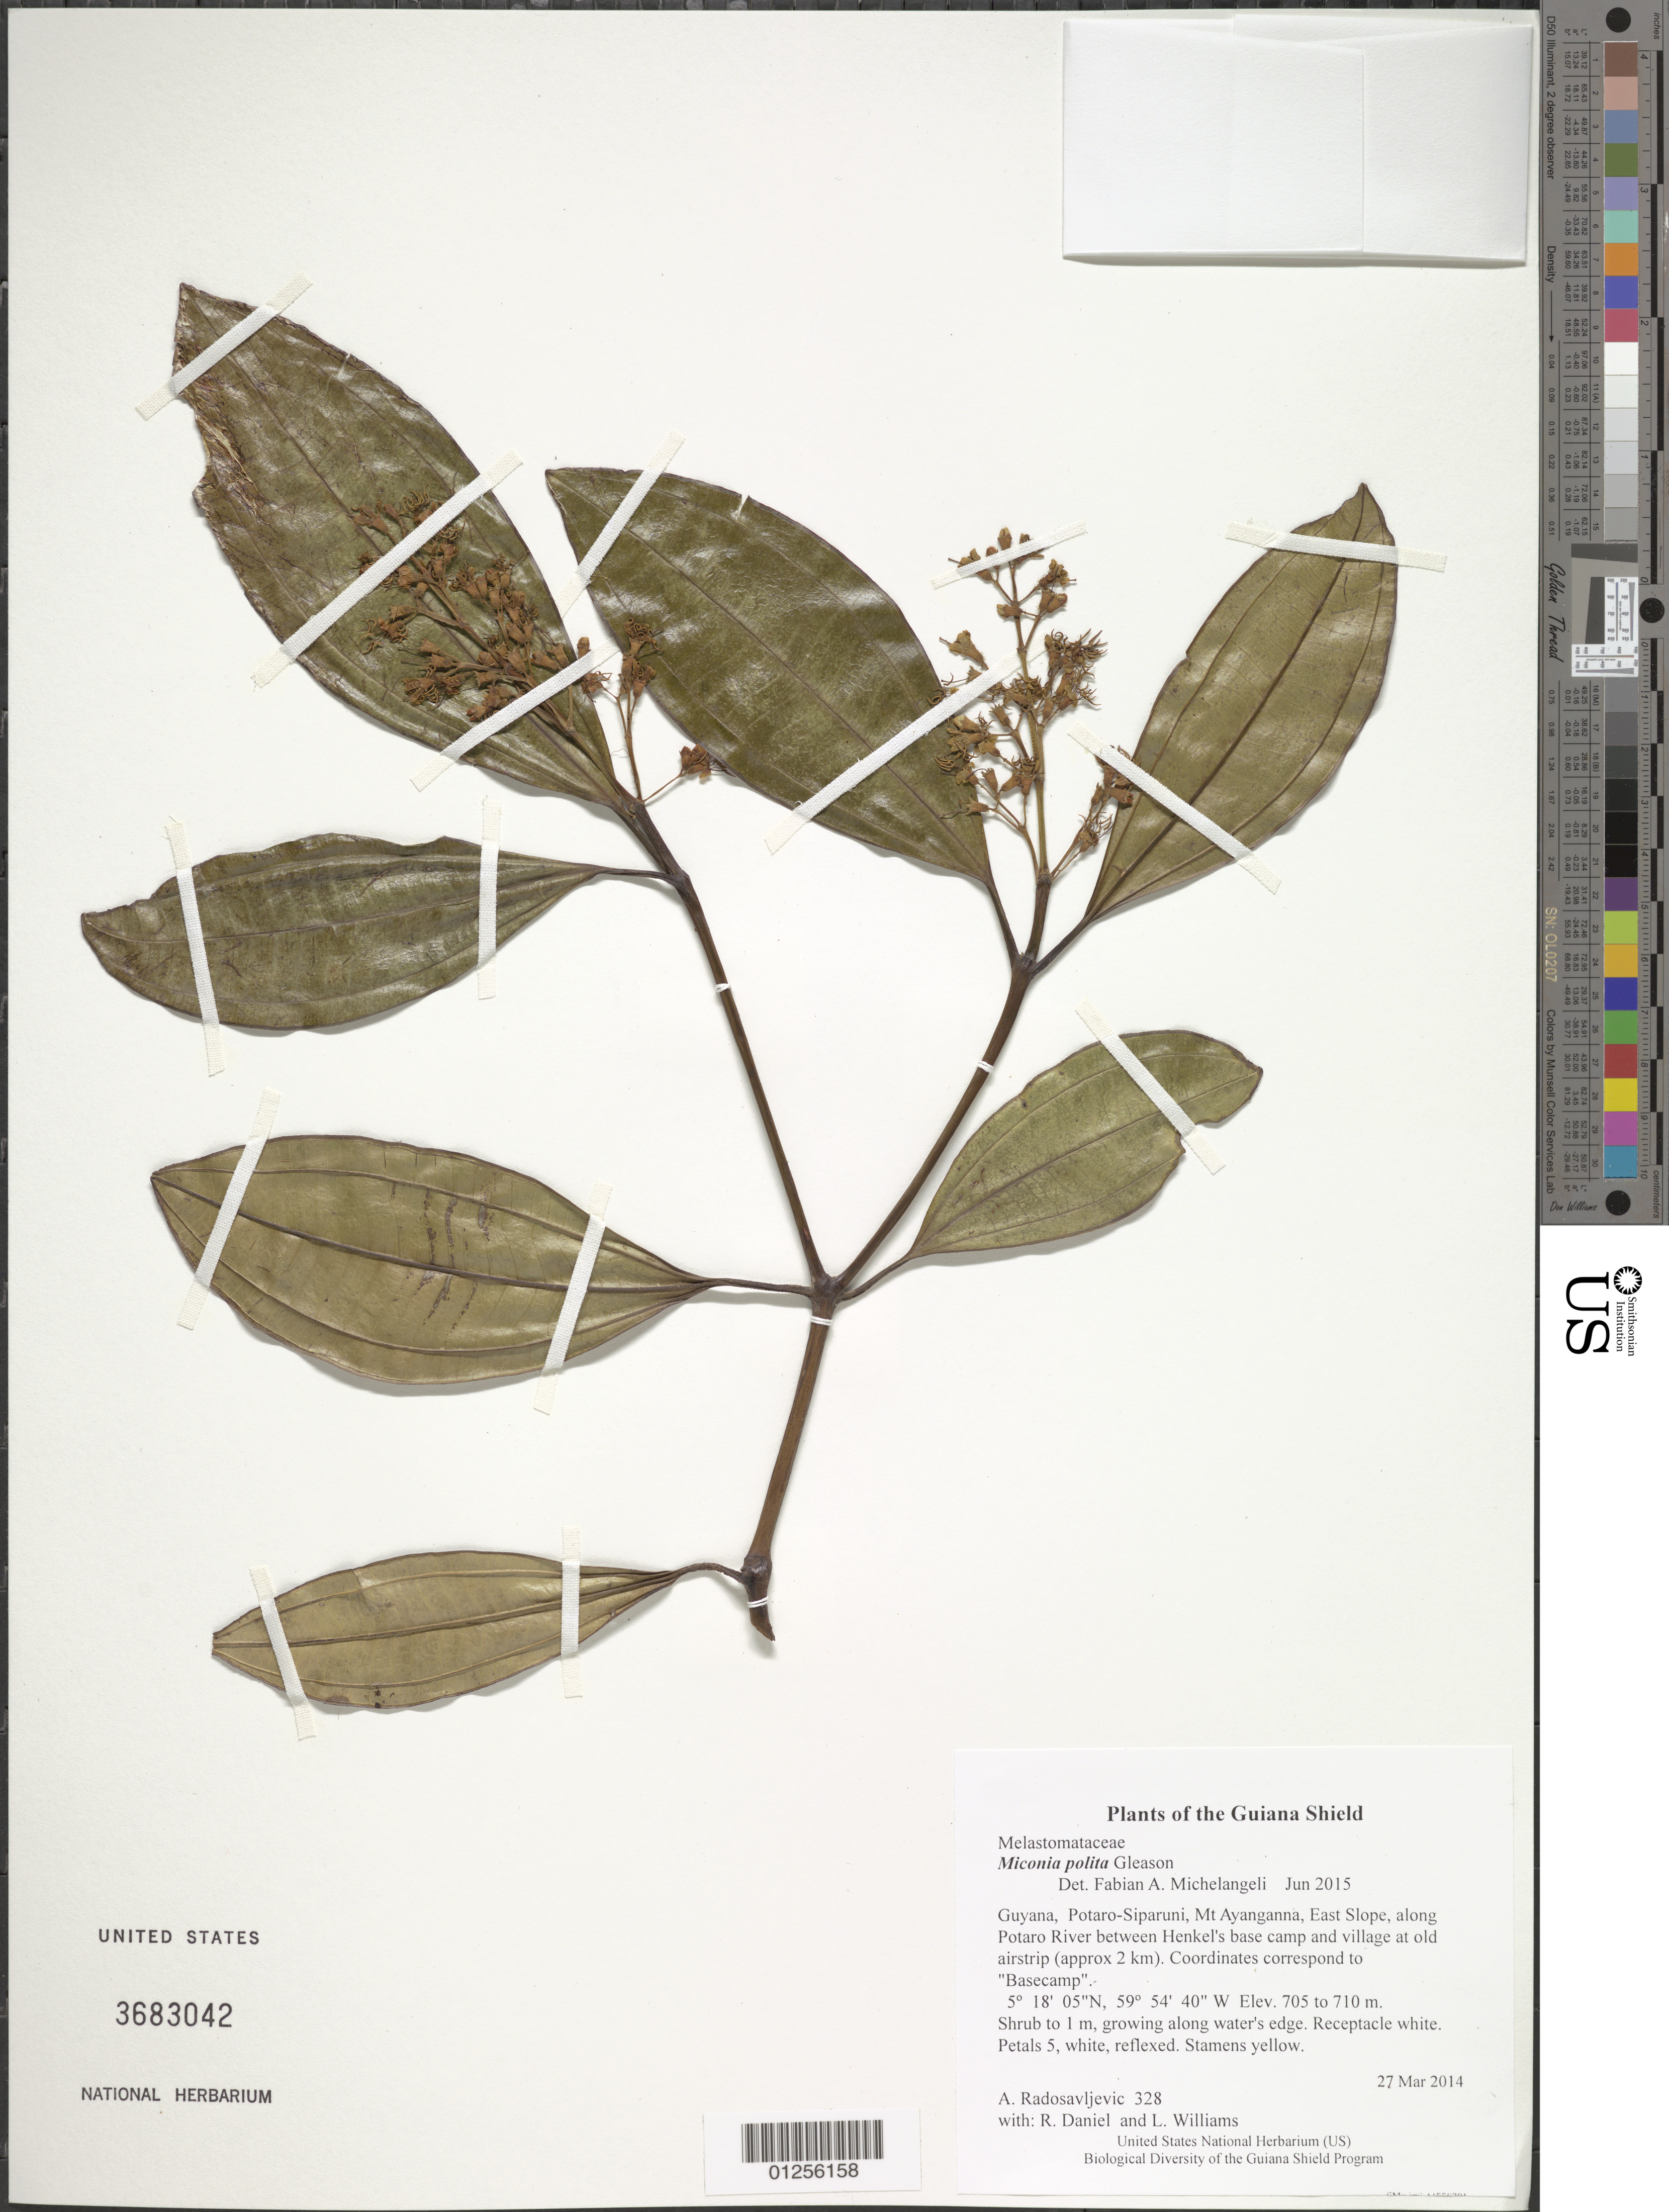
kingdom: Plantae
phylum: Tracheophyta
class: Magnoliopsida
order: Myrtales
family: Melastomataceae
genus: Miconia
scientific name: Miconia polita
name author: Gleason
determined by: Michelangeli, F. A.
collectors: A. Radosavljevic, R. Daniel & L. Williams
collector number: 328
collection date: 2014-03-27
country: Guyana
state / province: Potaro-Siparuni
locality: Mt Ayanganna, East Slope, along Potaro River between Henkel's base camp and village at old airstrip (approx 2 km). Coordinates correspond to "Basecamp".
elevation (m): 705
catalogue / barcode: US 3683042